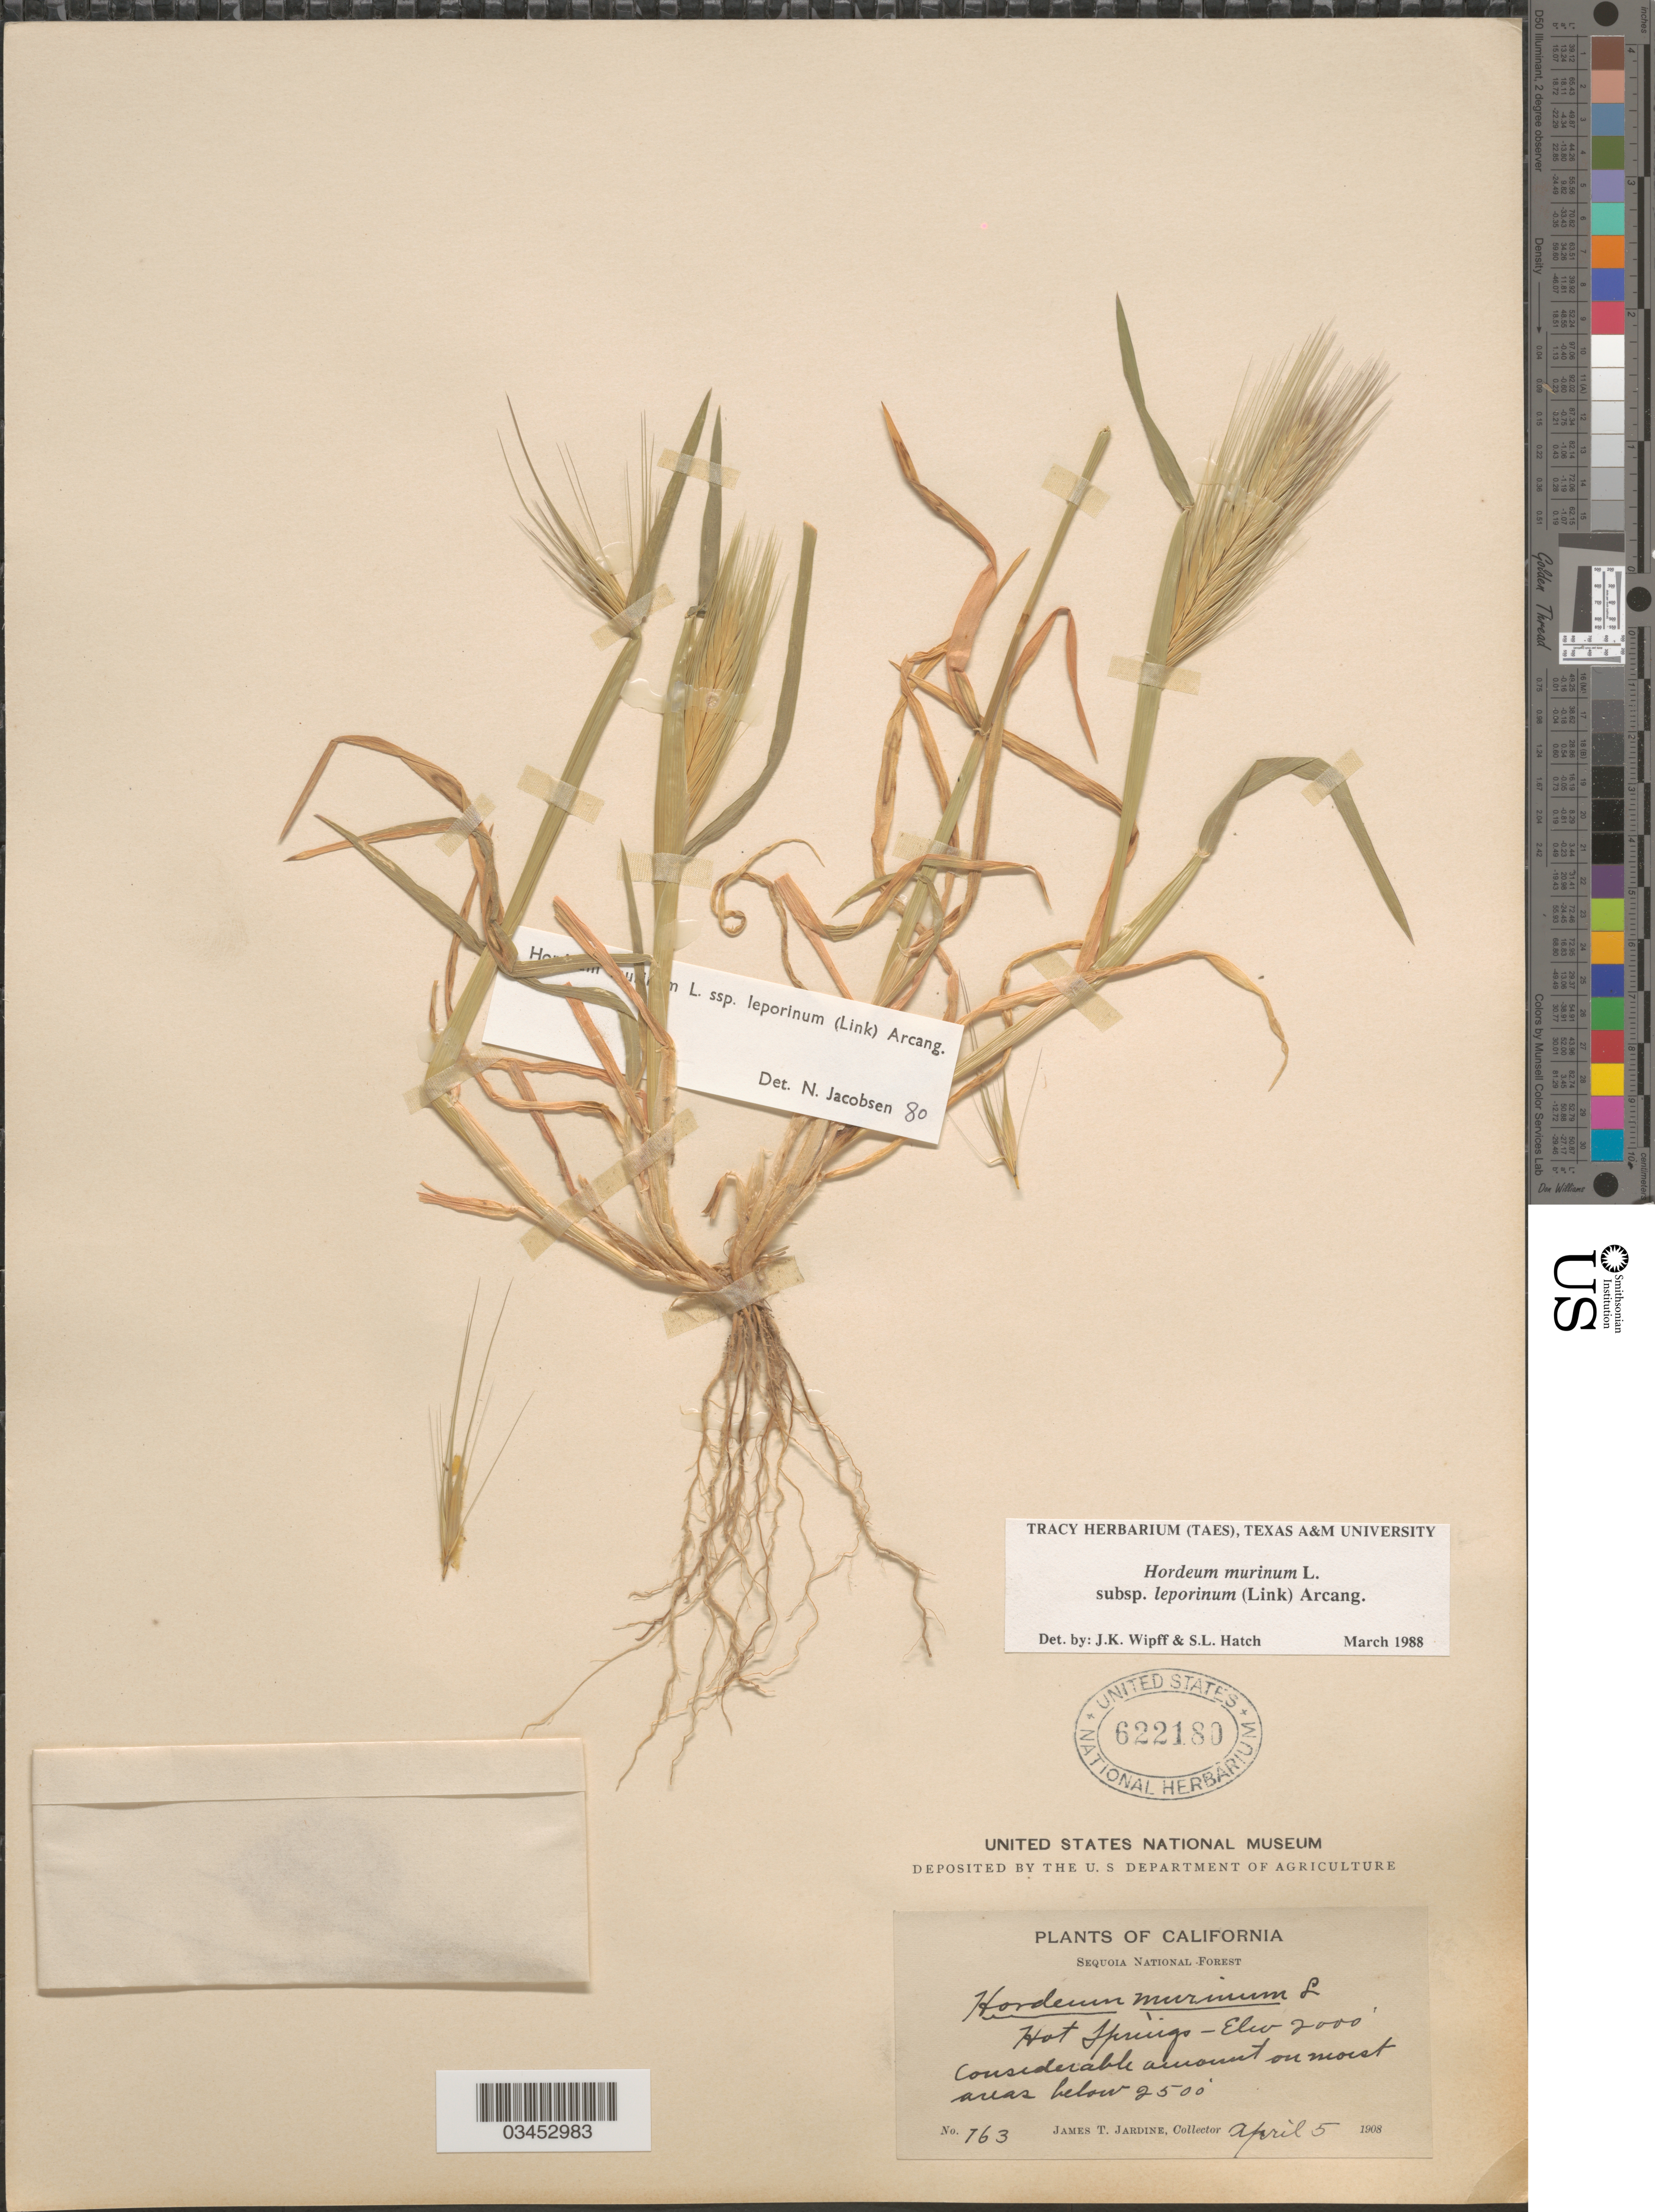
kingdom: Plantae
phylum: Tracheophyta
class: Liliopsida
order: Poales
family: Poaceae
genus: Hordeum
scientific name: Hordeum murinum subsp. leporinum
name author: (Link) Arcang.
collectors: J. T. Jardine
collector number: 763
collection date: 1908-04-05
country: United States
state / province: California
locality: Sequoia National Forest. Hot Springs.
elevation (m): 610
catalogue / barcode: US 622180